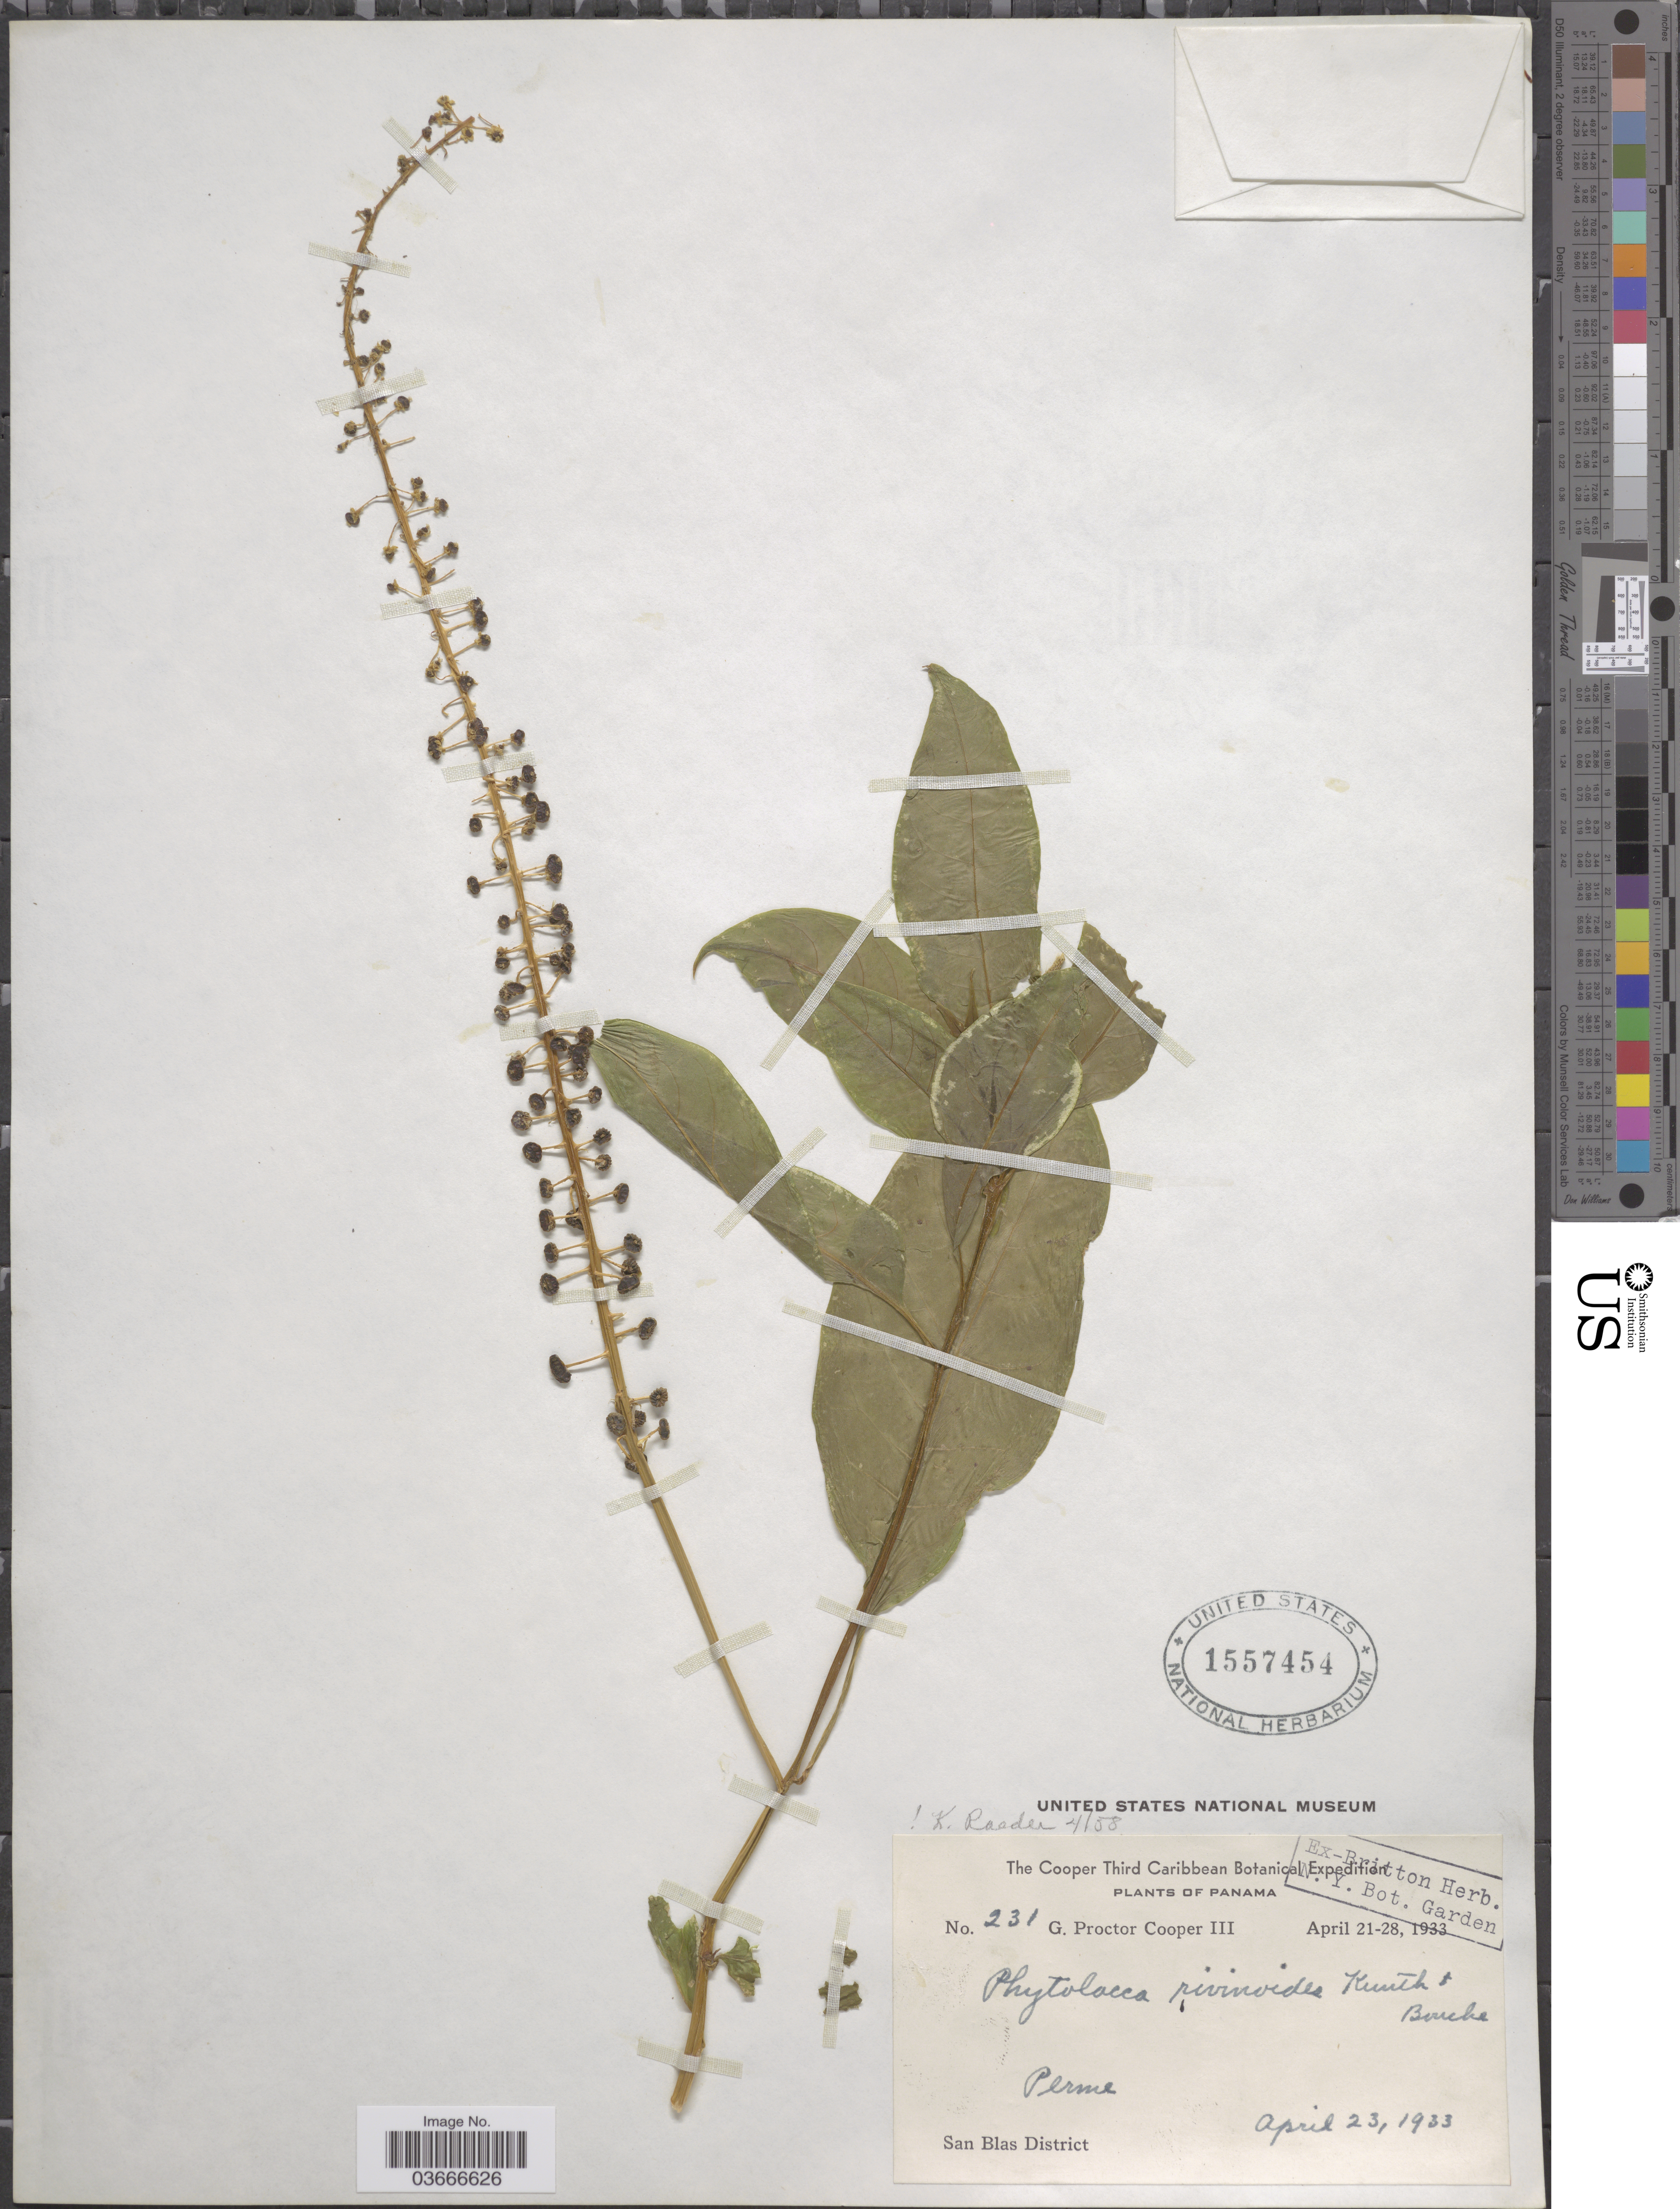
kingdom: Plantae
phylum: Tracheophyta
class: Magnoliopsida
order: Caryophyllales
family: Phytolaccaceae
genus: Phytolacca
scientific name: Phytolacca rivinoides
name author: Kunth & C.D. Bouché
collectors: G. Cooper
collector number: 231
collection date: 1933-04-23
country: Panama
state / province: Kuna Yala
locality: Perme. San Blas District.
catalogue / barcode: US 1557454